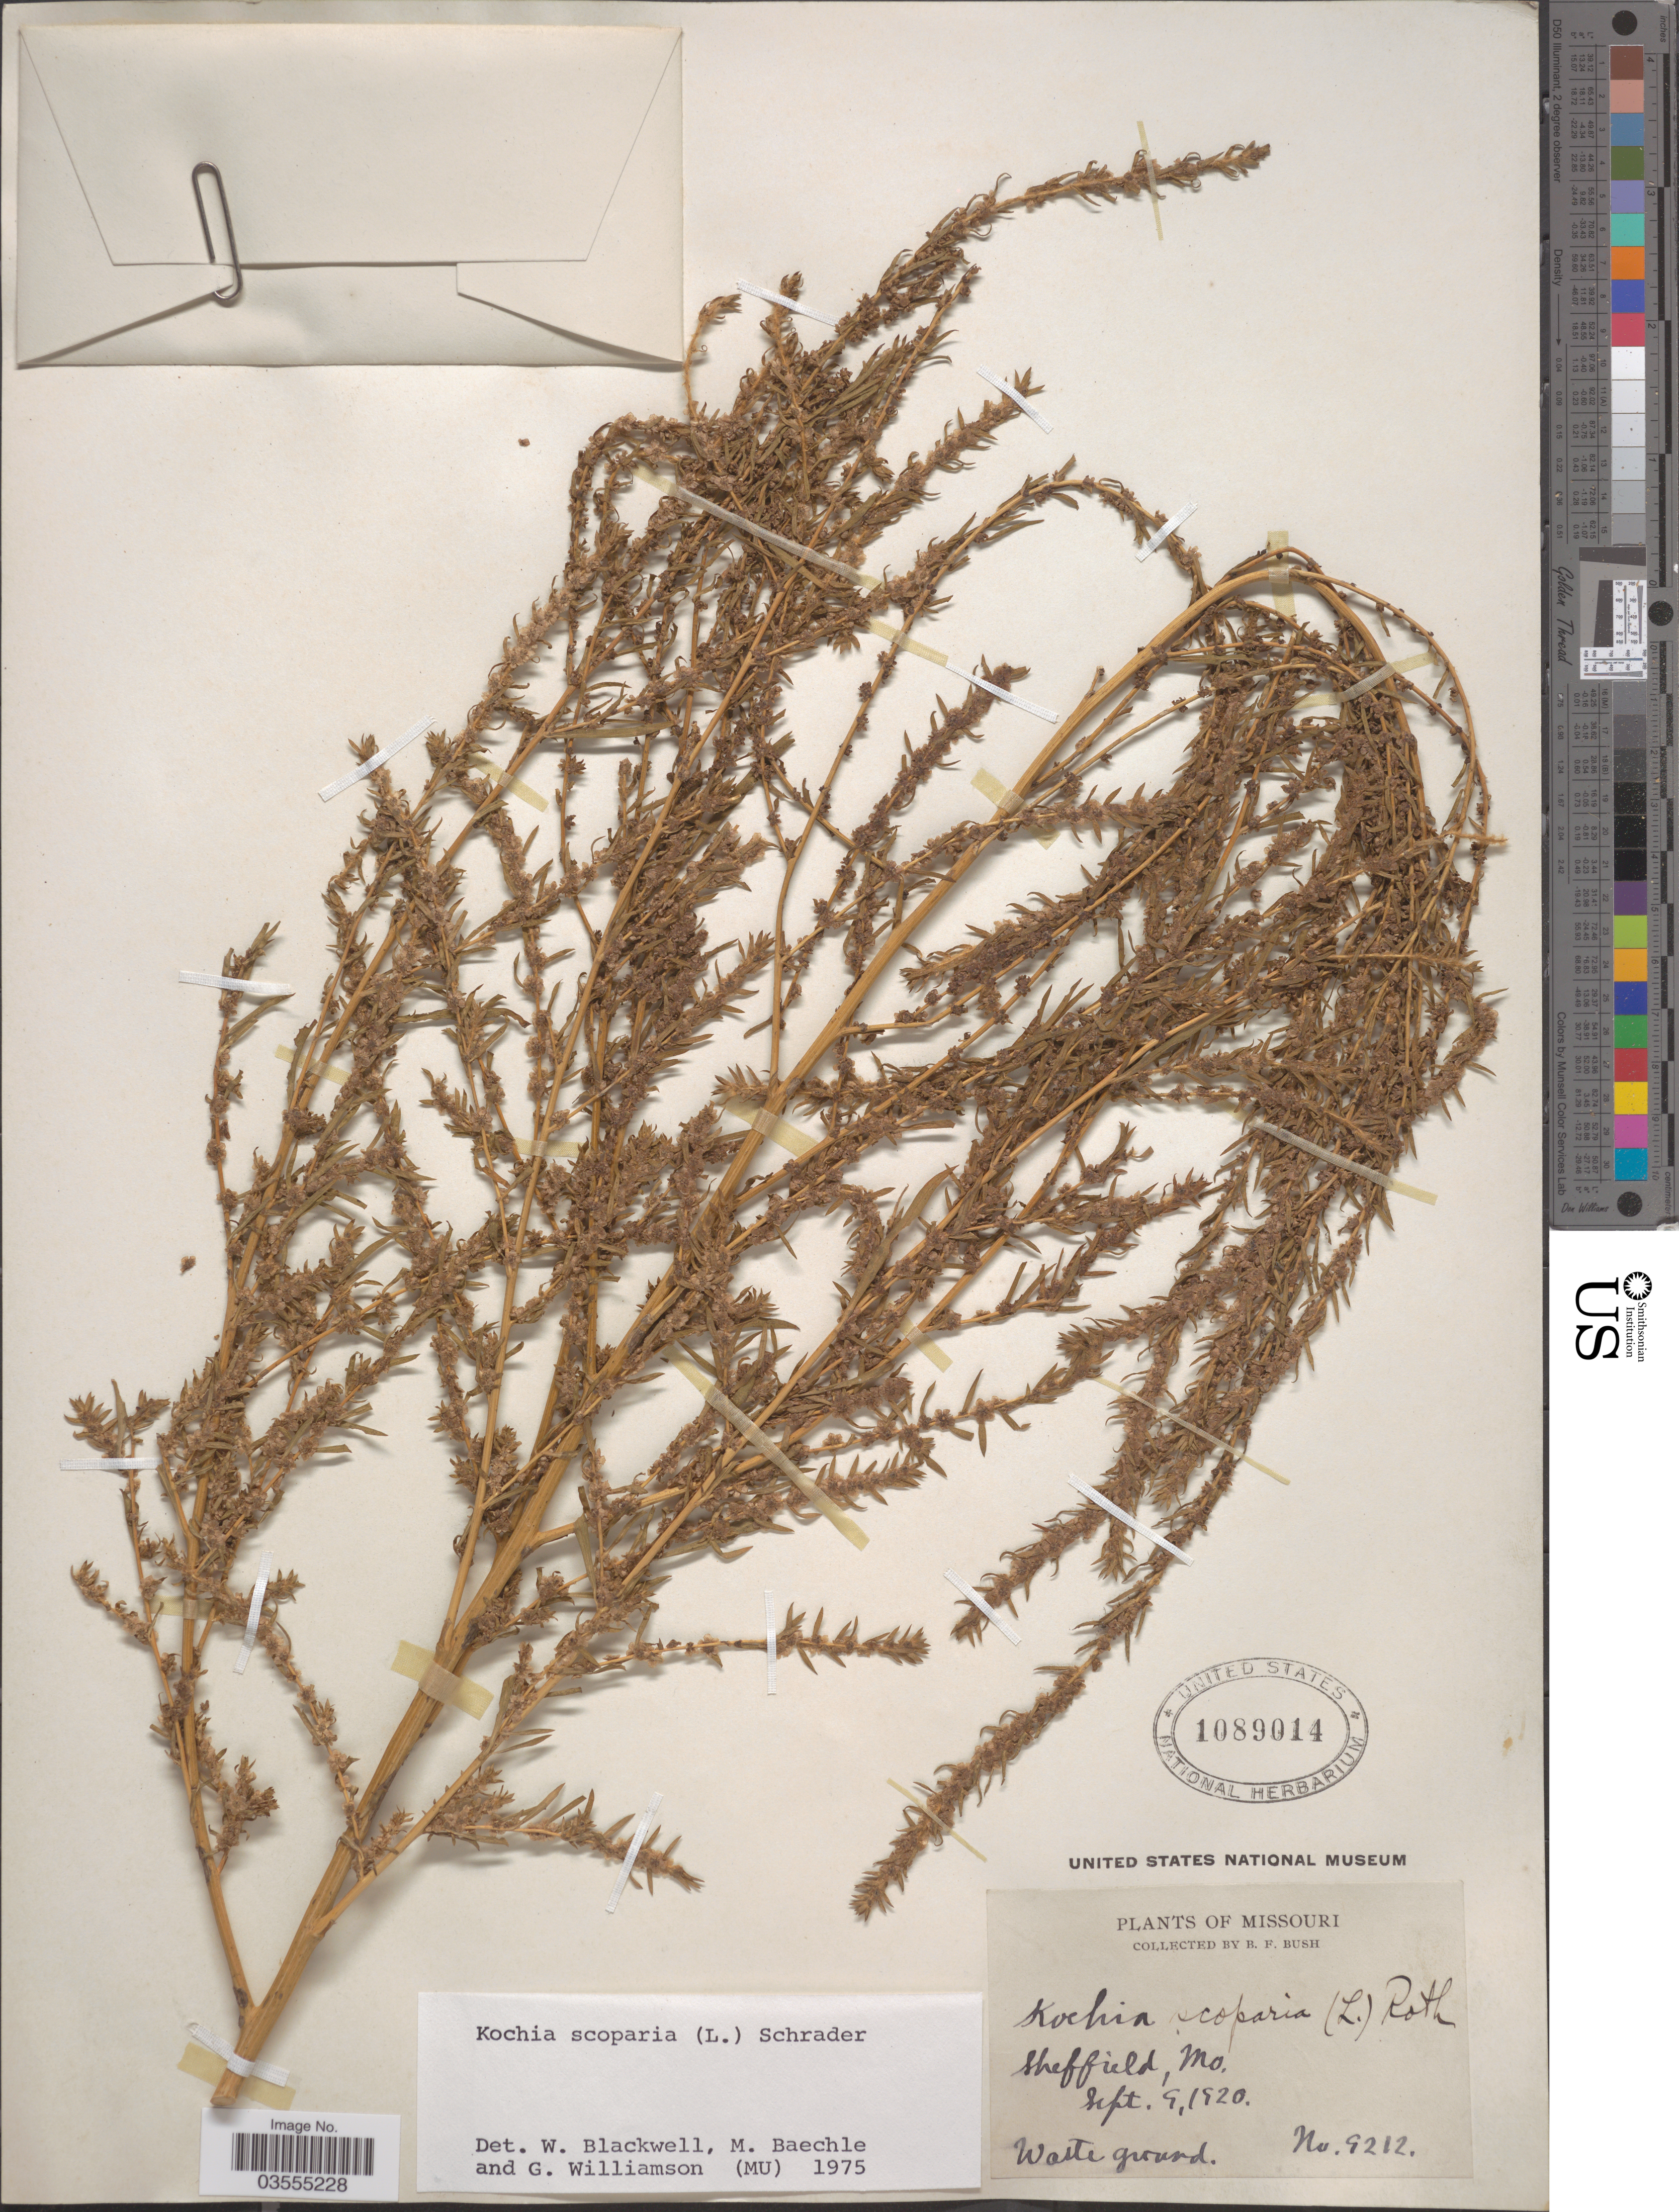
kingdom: Plantae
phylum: Tracheophyta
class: Magnoliopsida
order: Caryophyllales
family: Amaranthaceae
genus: Bassia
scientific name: Bassia scoparia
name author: (L.) Voss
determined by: U.S. National Herbarium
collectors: B. F. Bush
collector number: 9212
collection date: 1920-09-09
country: United States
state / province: Missouri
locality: Sheffield.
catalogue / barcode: US 1089014